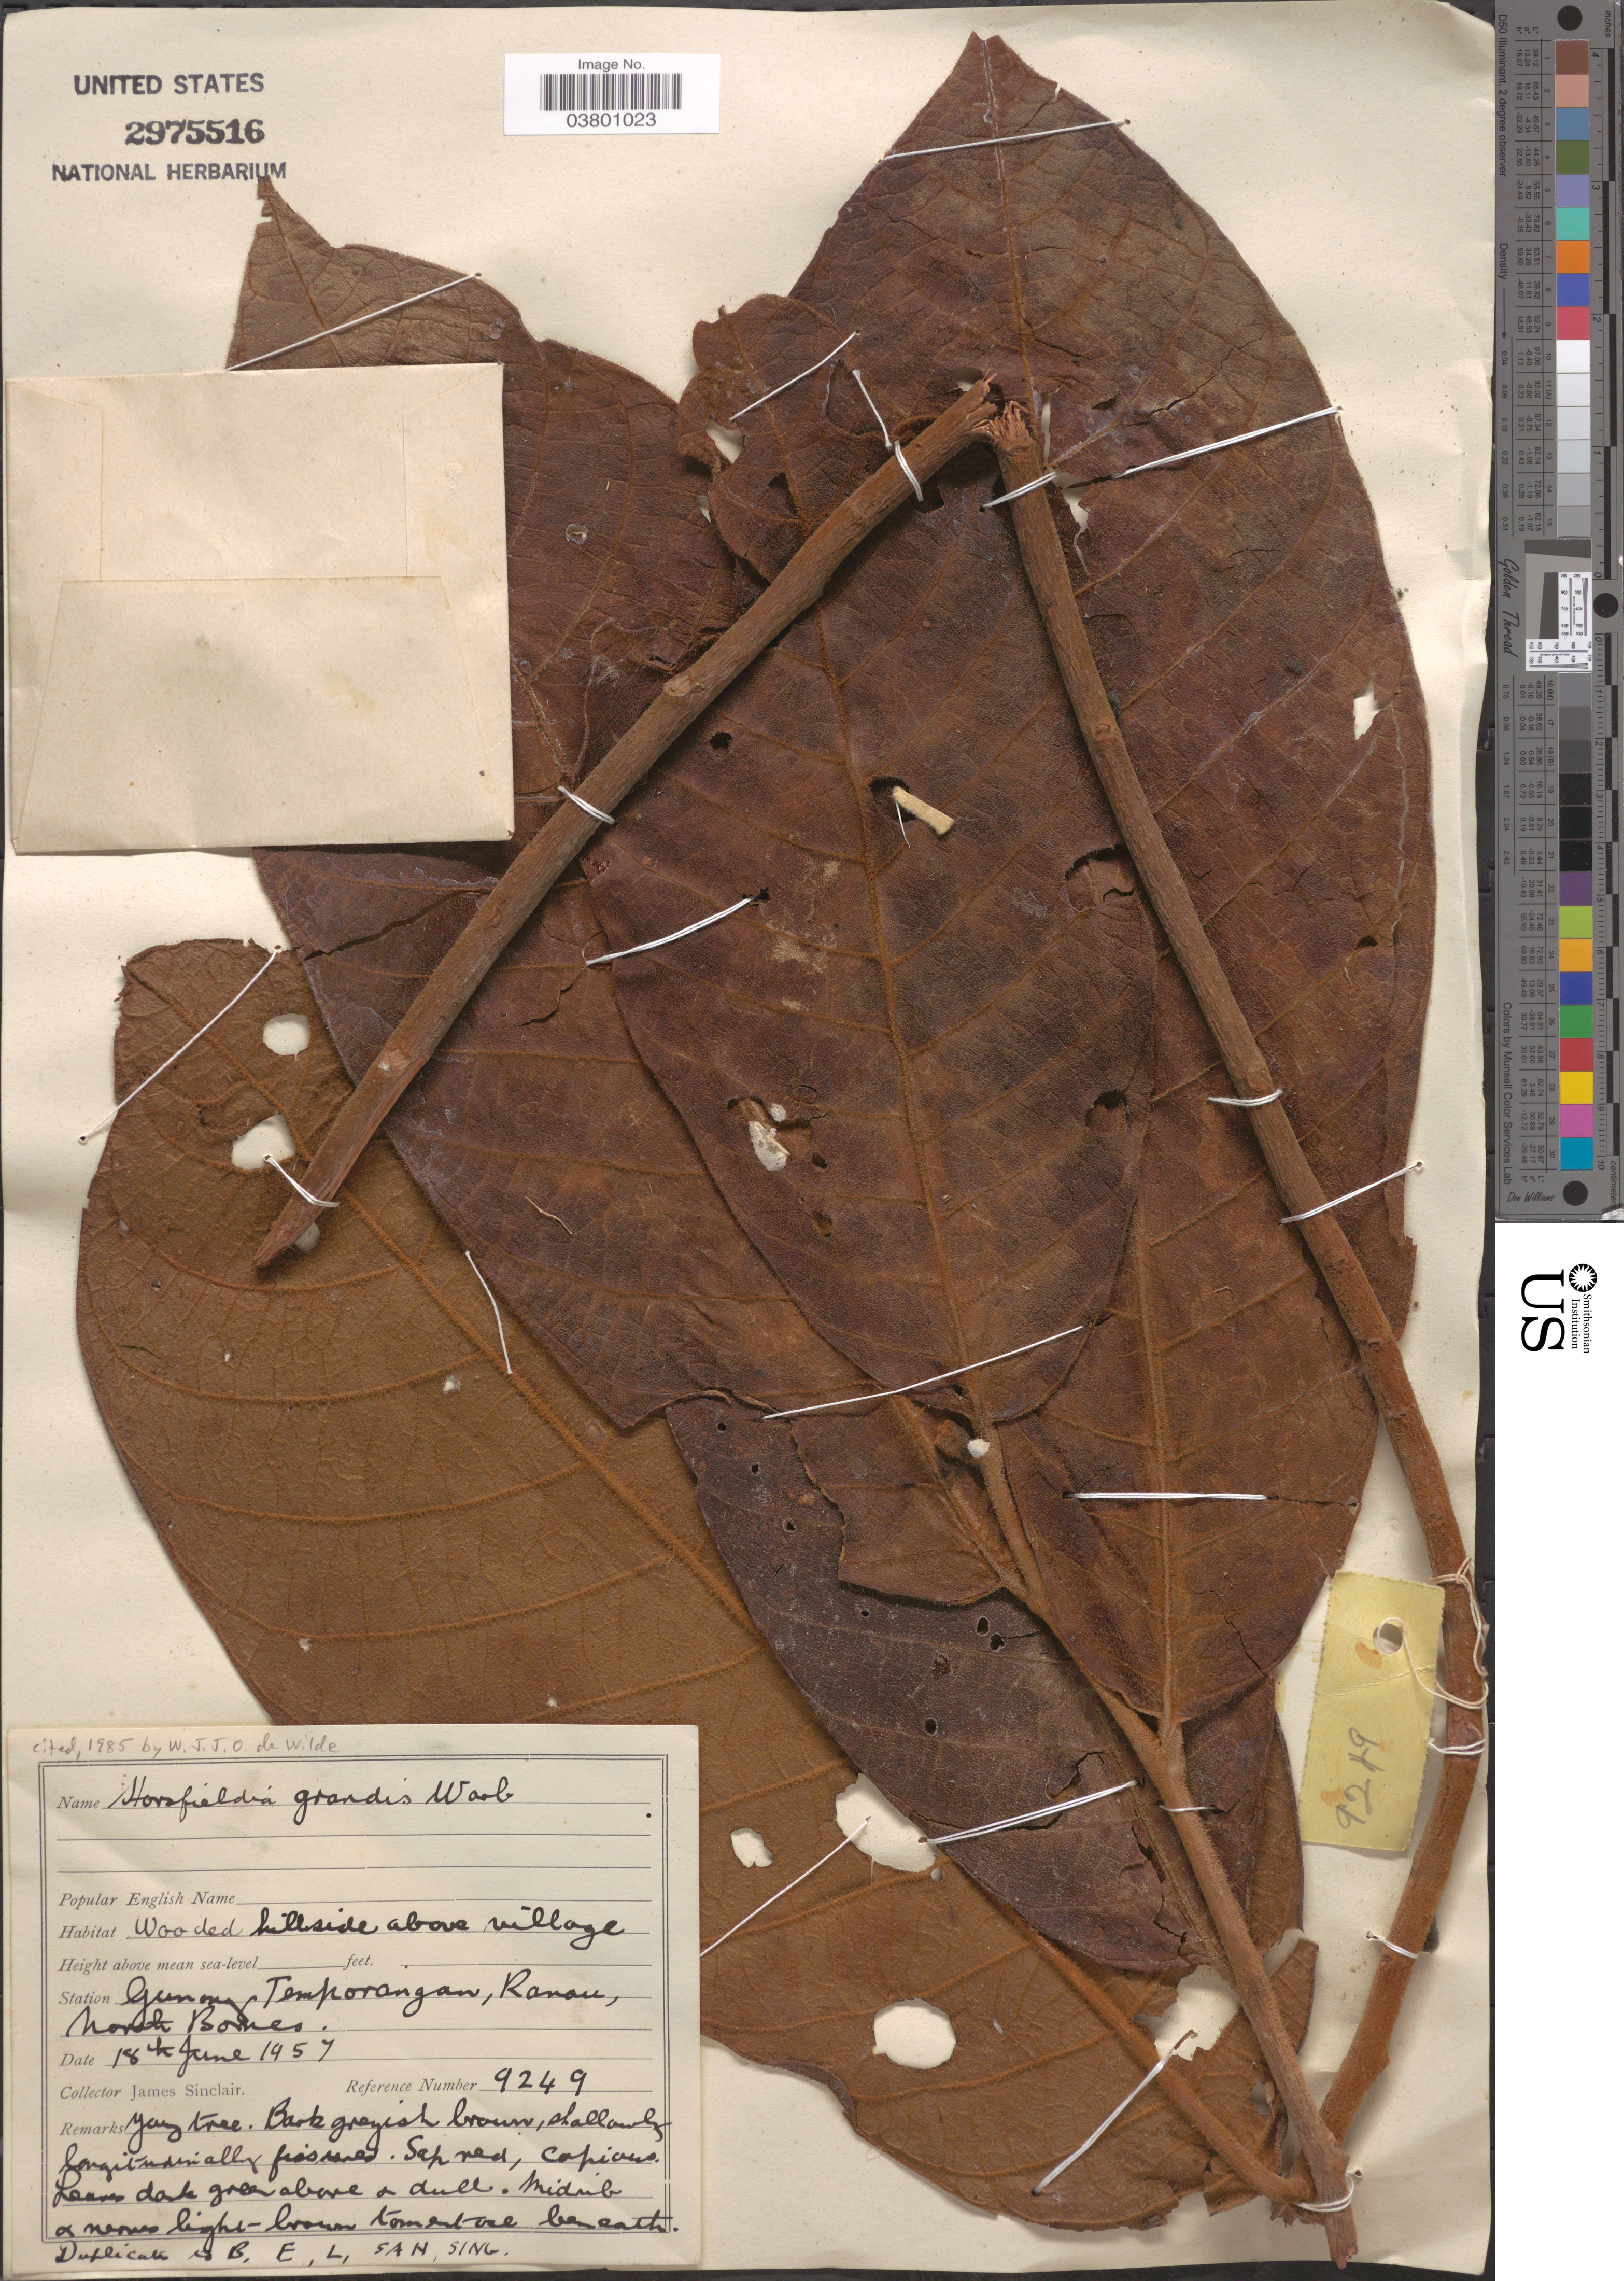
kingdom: Plantae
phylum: Tracheophyta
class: Magnoliopsida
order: Magnoliales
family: Myristicaceae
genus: Horsfieldia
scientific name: Horsfieldia grandis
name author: Hook. f.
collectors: J. Sinclair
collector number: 9249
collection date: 1957-06-18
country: Malaysia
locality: Station Gunong Temporangan [interpreted], Ranau, North Borneo.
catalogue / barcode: US 2975516